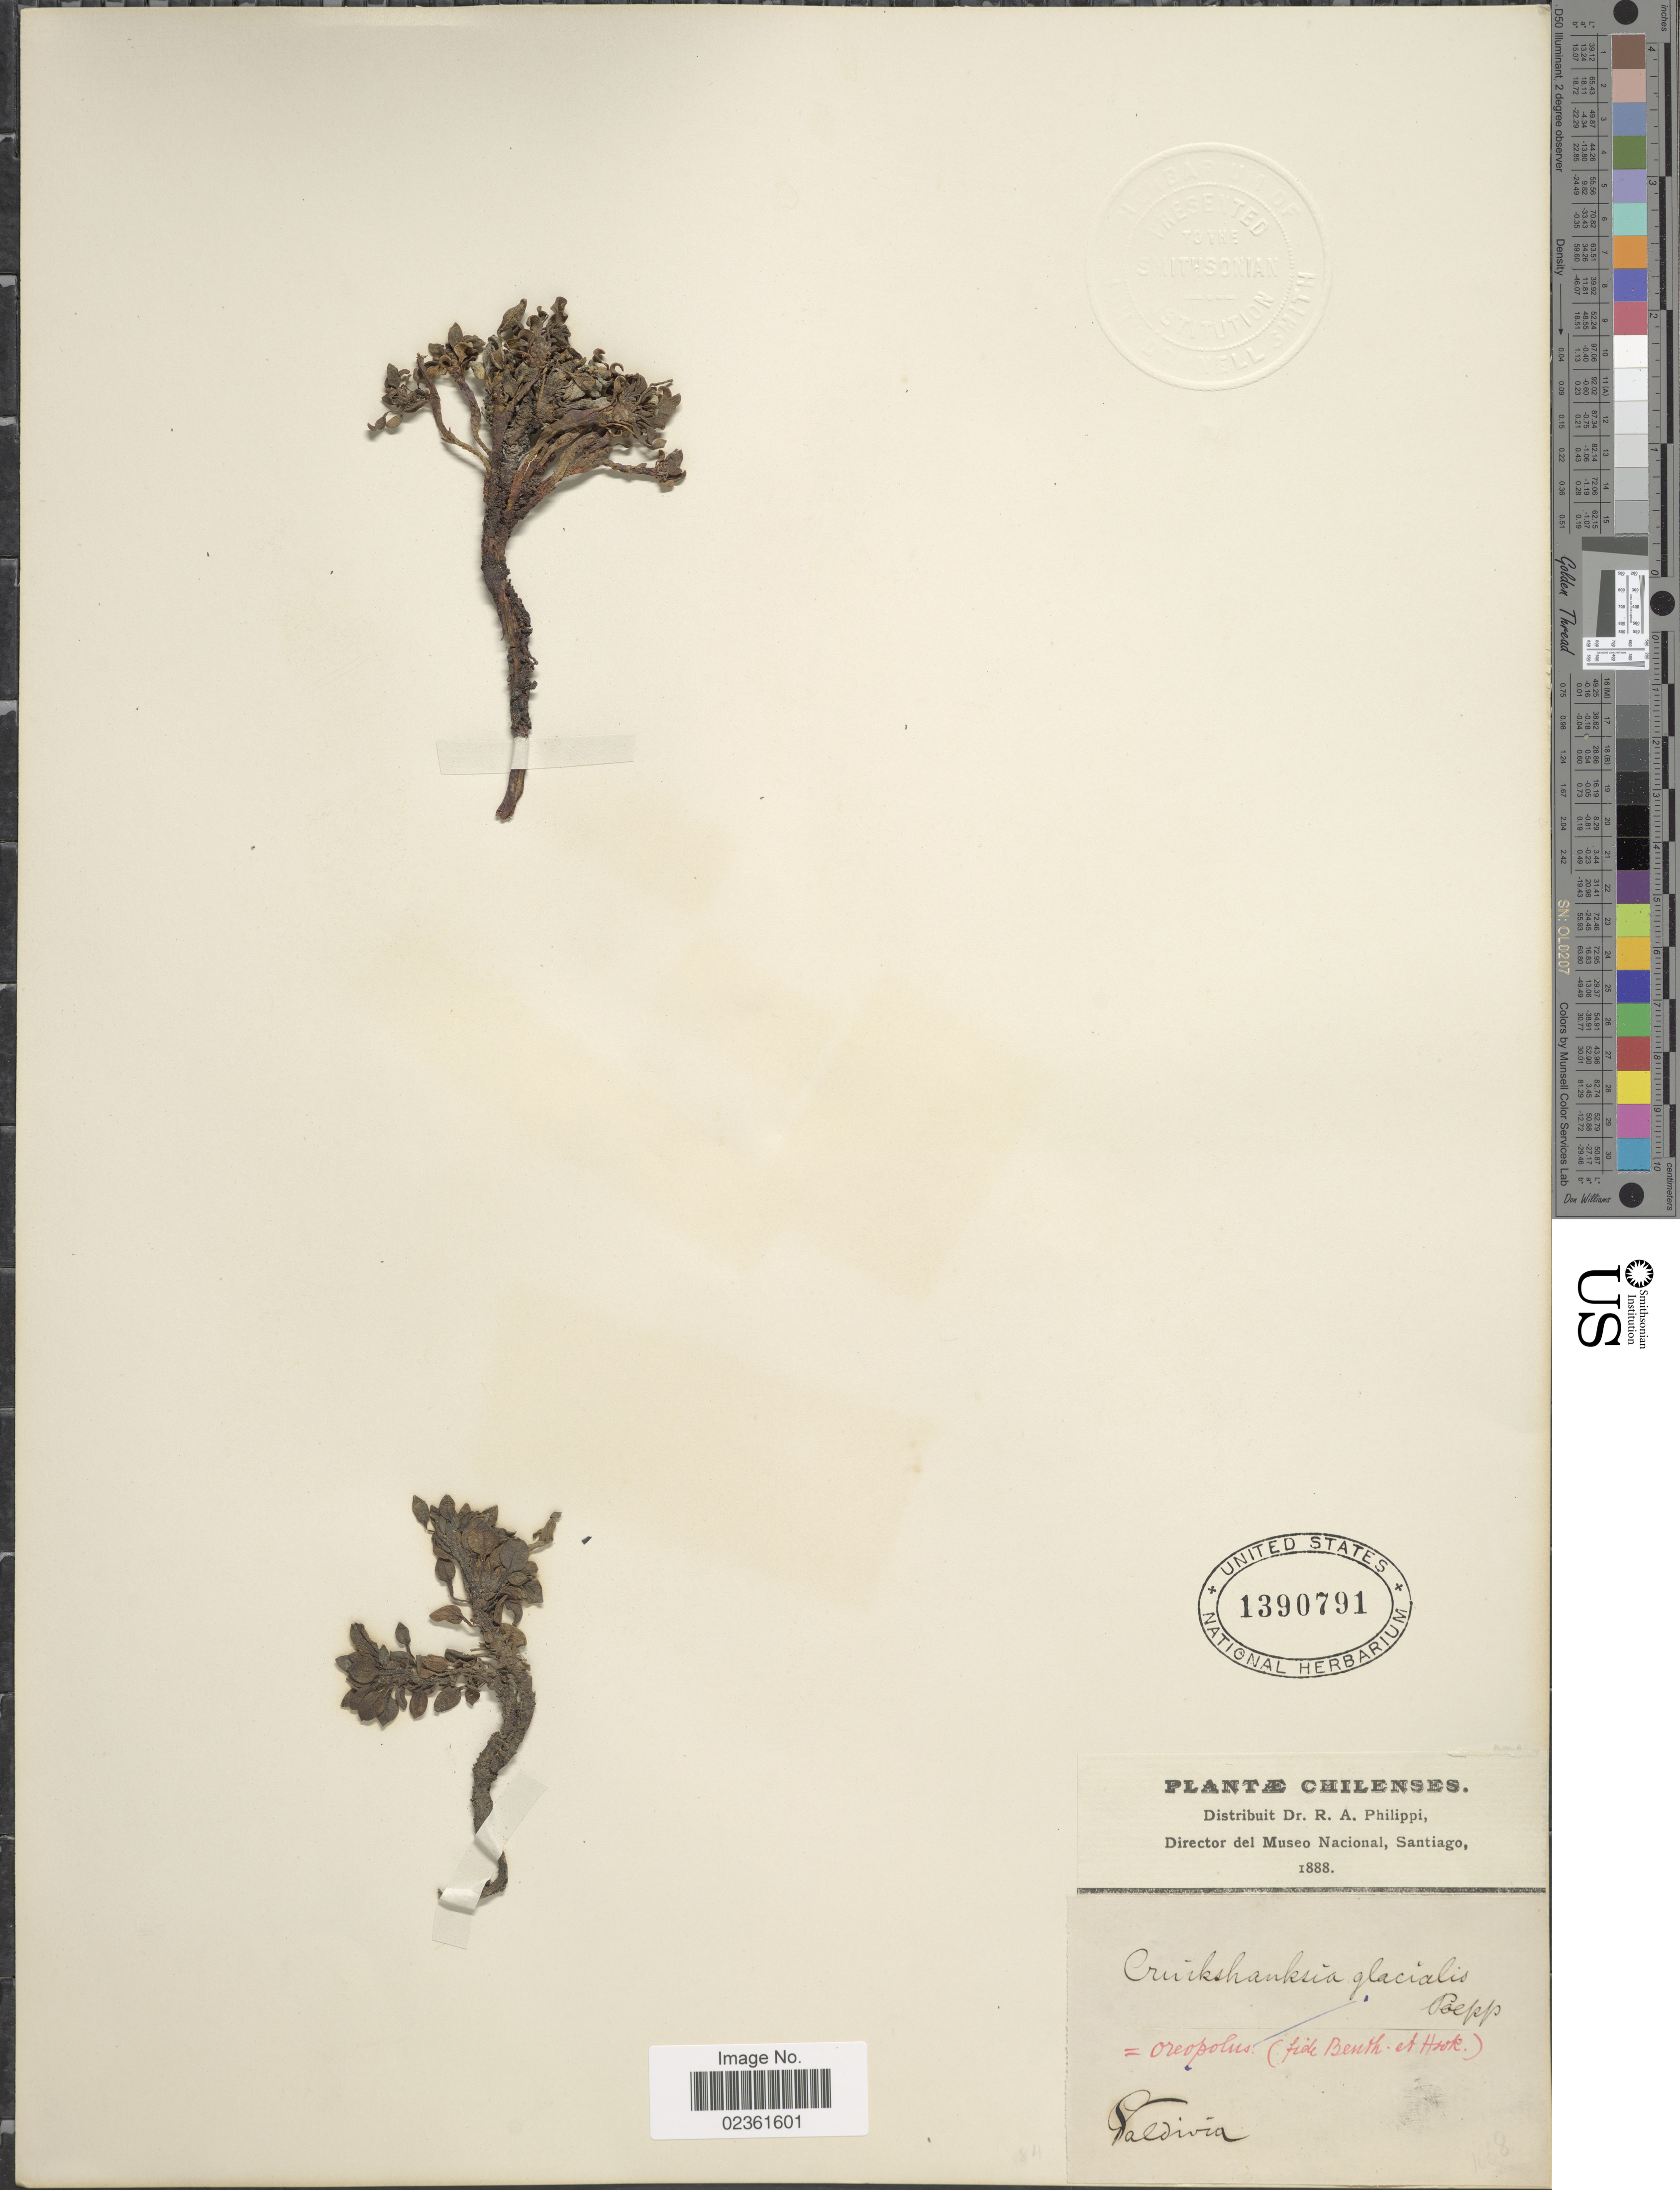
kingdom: Plantae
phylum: Tracheophyta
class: Magnoliopsida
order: Gentianales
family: Rubiaceae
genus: Oreopolus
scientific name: Oreopolus glacialis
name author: (Poepp.) Ricardi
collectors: R. A. Philippi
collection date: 1888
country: Chile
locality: Valdivia, Chilenses.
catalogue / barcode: US 1390791